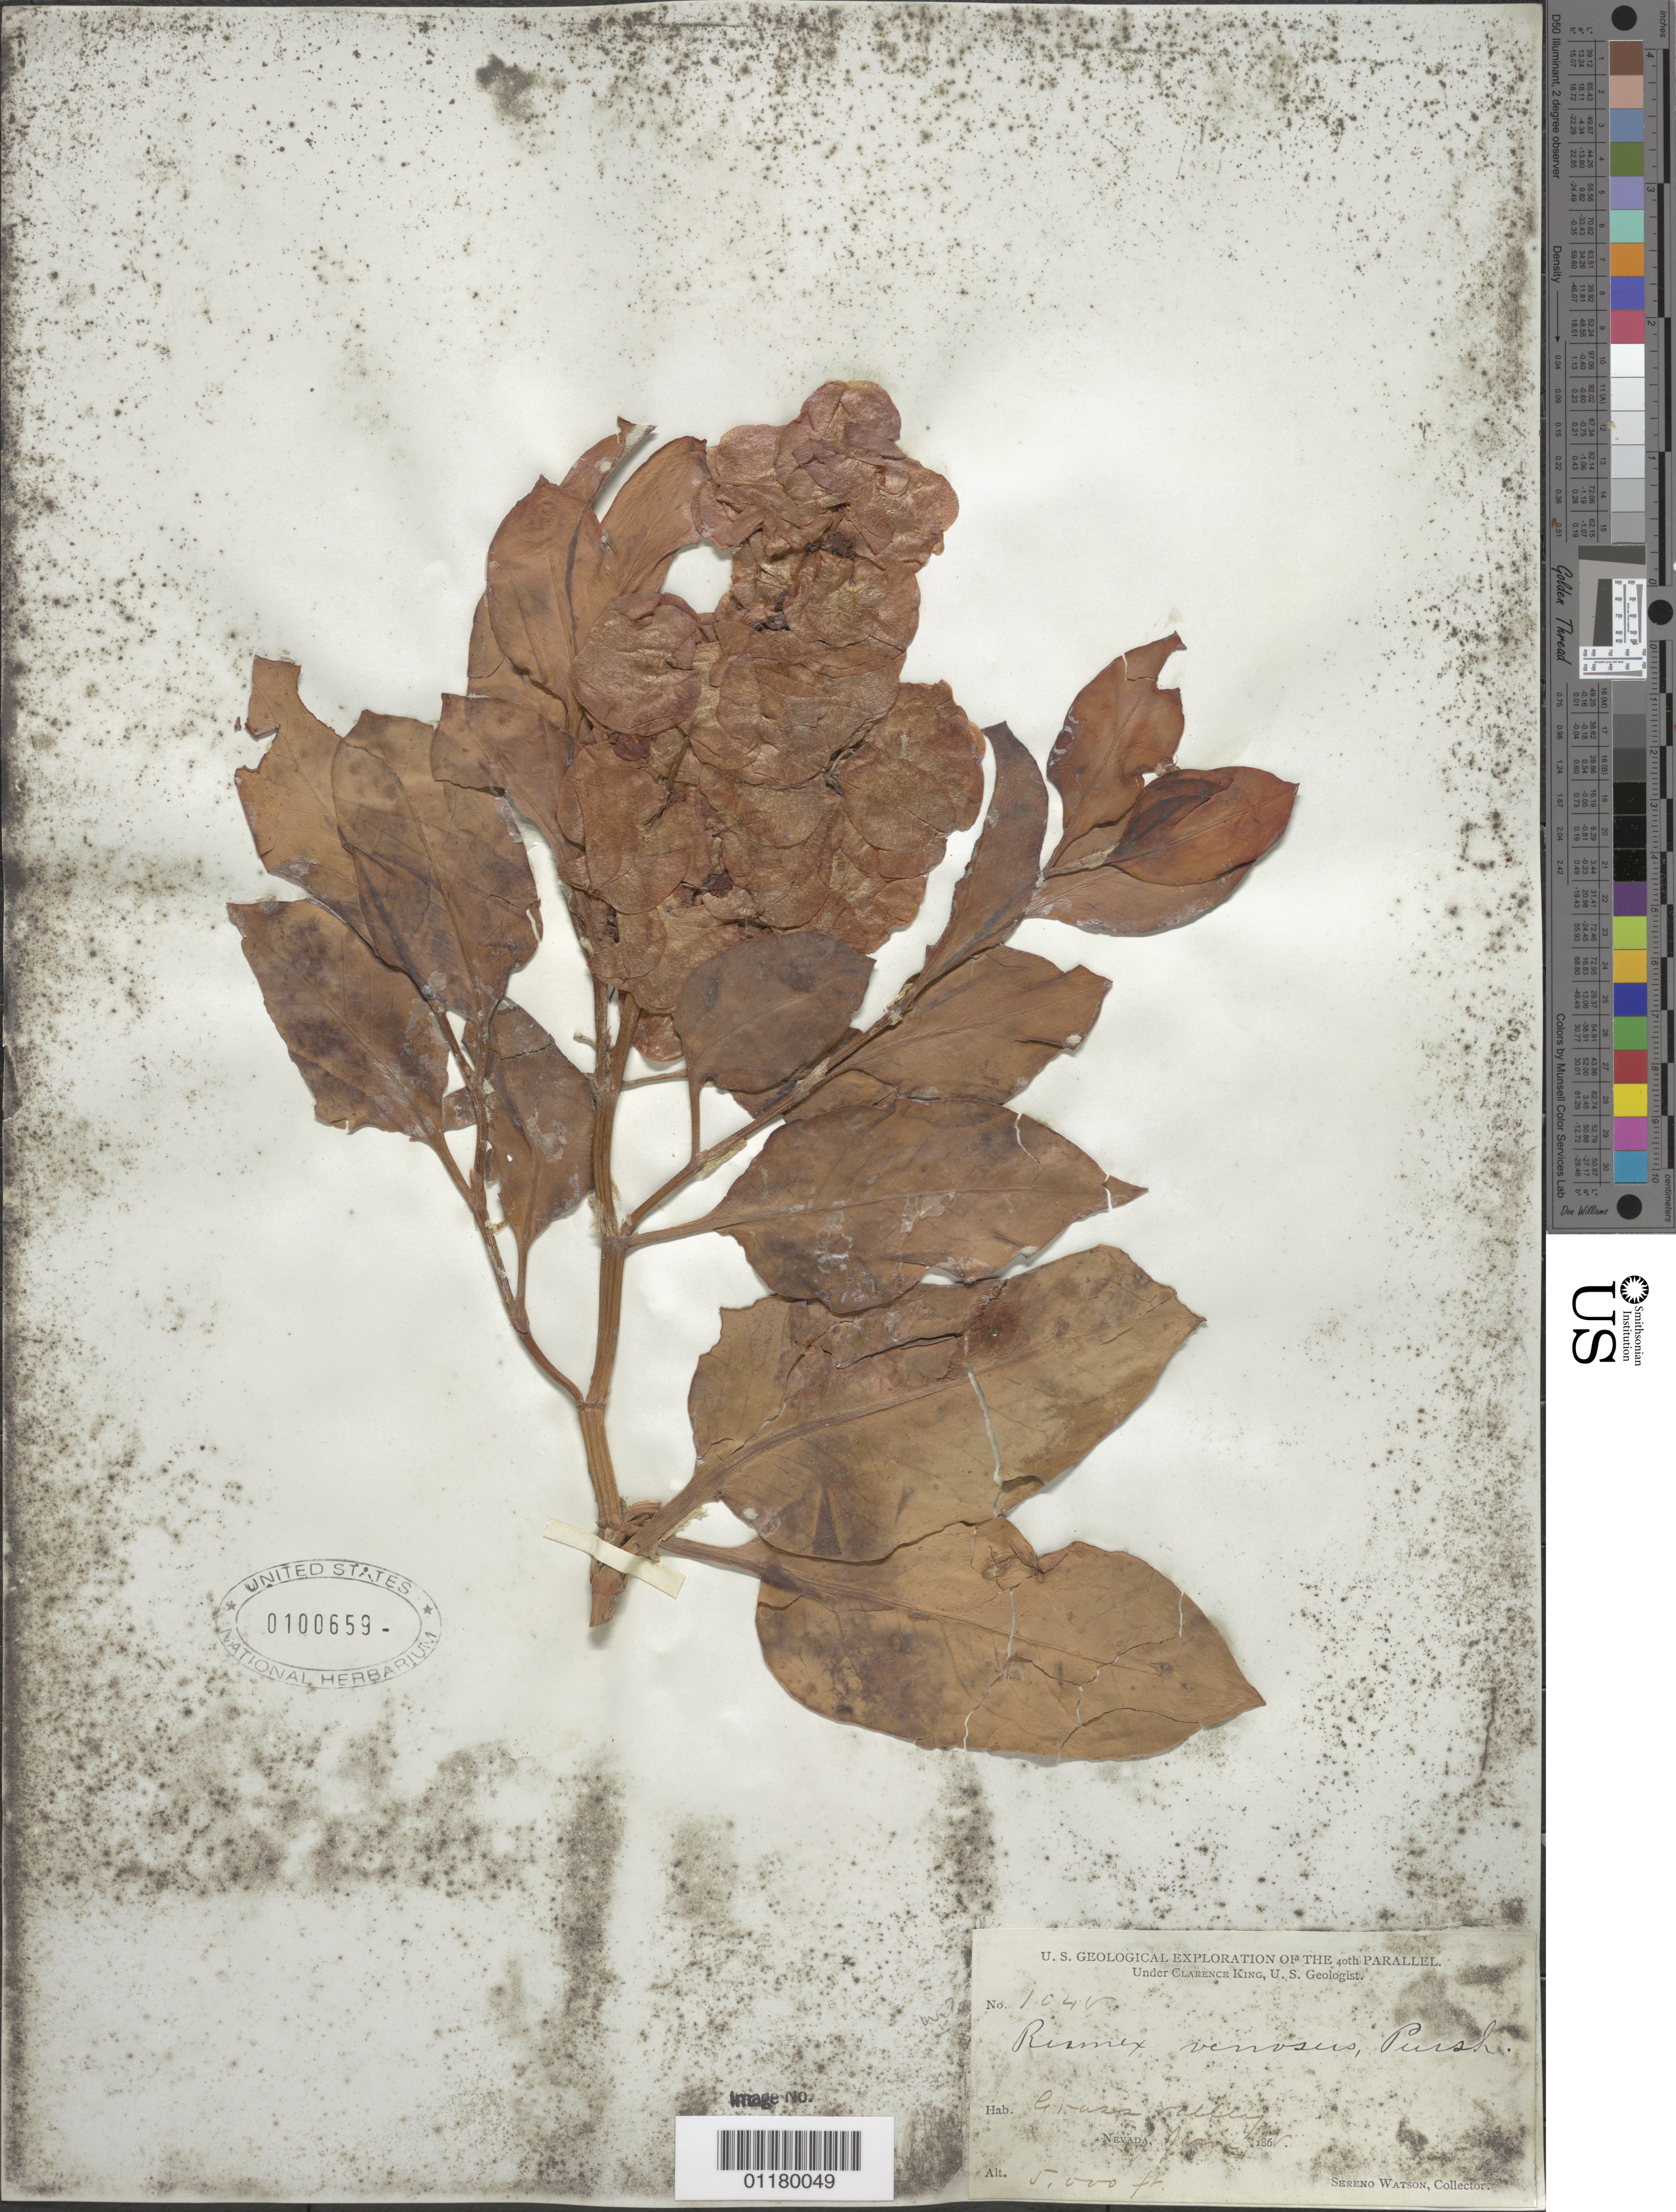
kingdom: Plantae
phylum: Tracheophyta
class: Magnoliopsida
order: Caryophyllales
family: Polygonaceae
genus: Rumex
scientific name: Rumex venosus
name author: Pursh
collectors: S. Watson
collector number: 1048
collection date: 1868-06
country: United States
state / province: Nevada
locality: Grass Valley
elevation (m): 1524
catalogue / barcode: US 100659